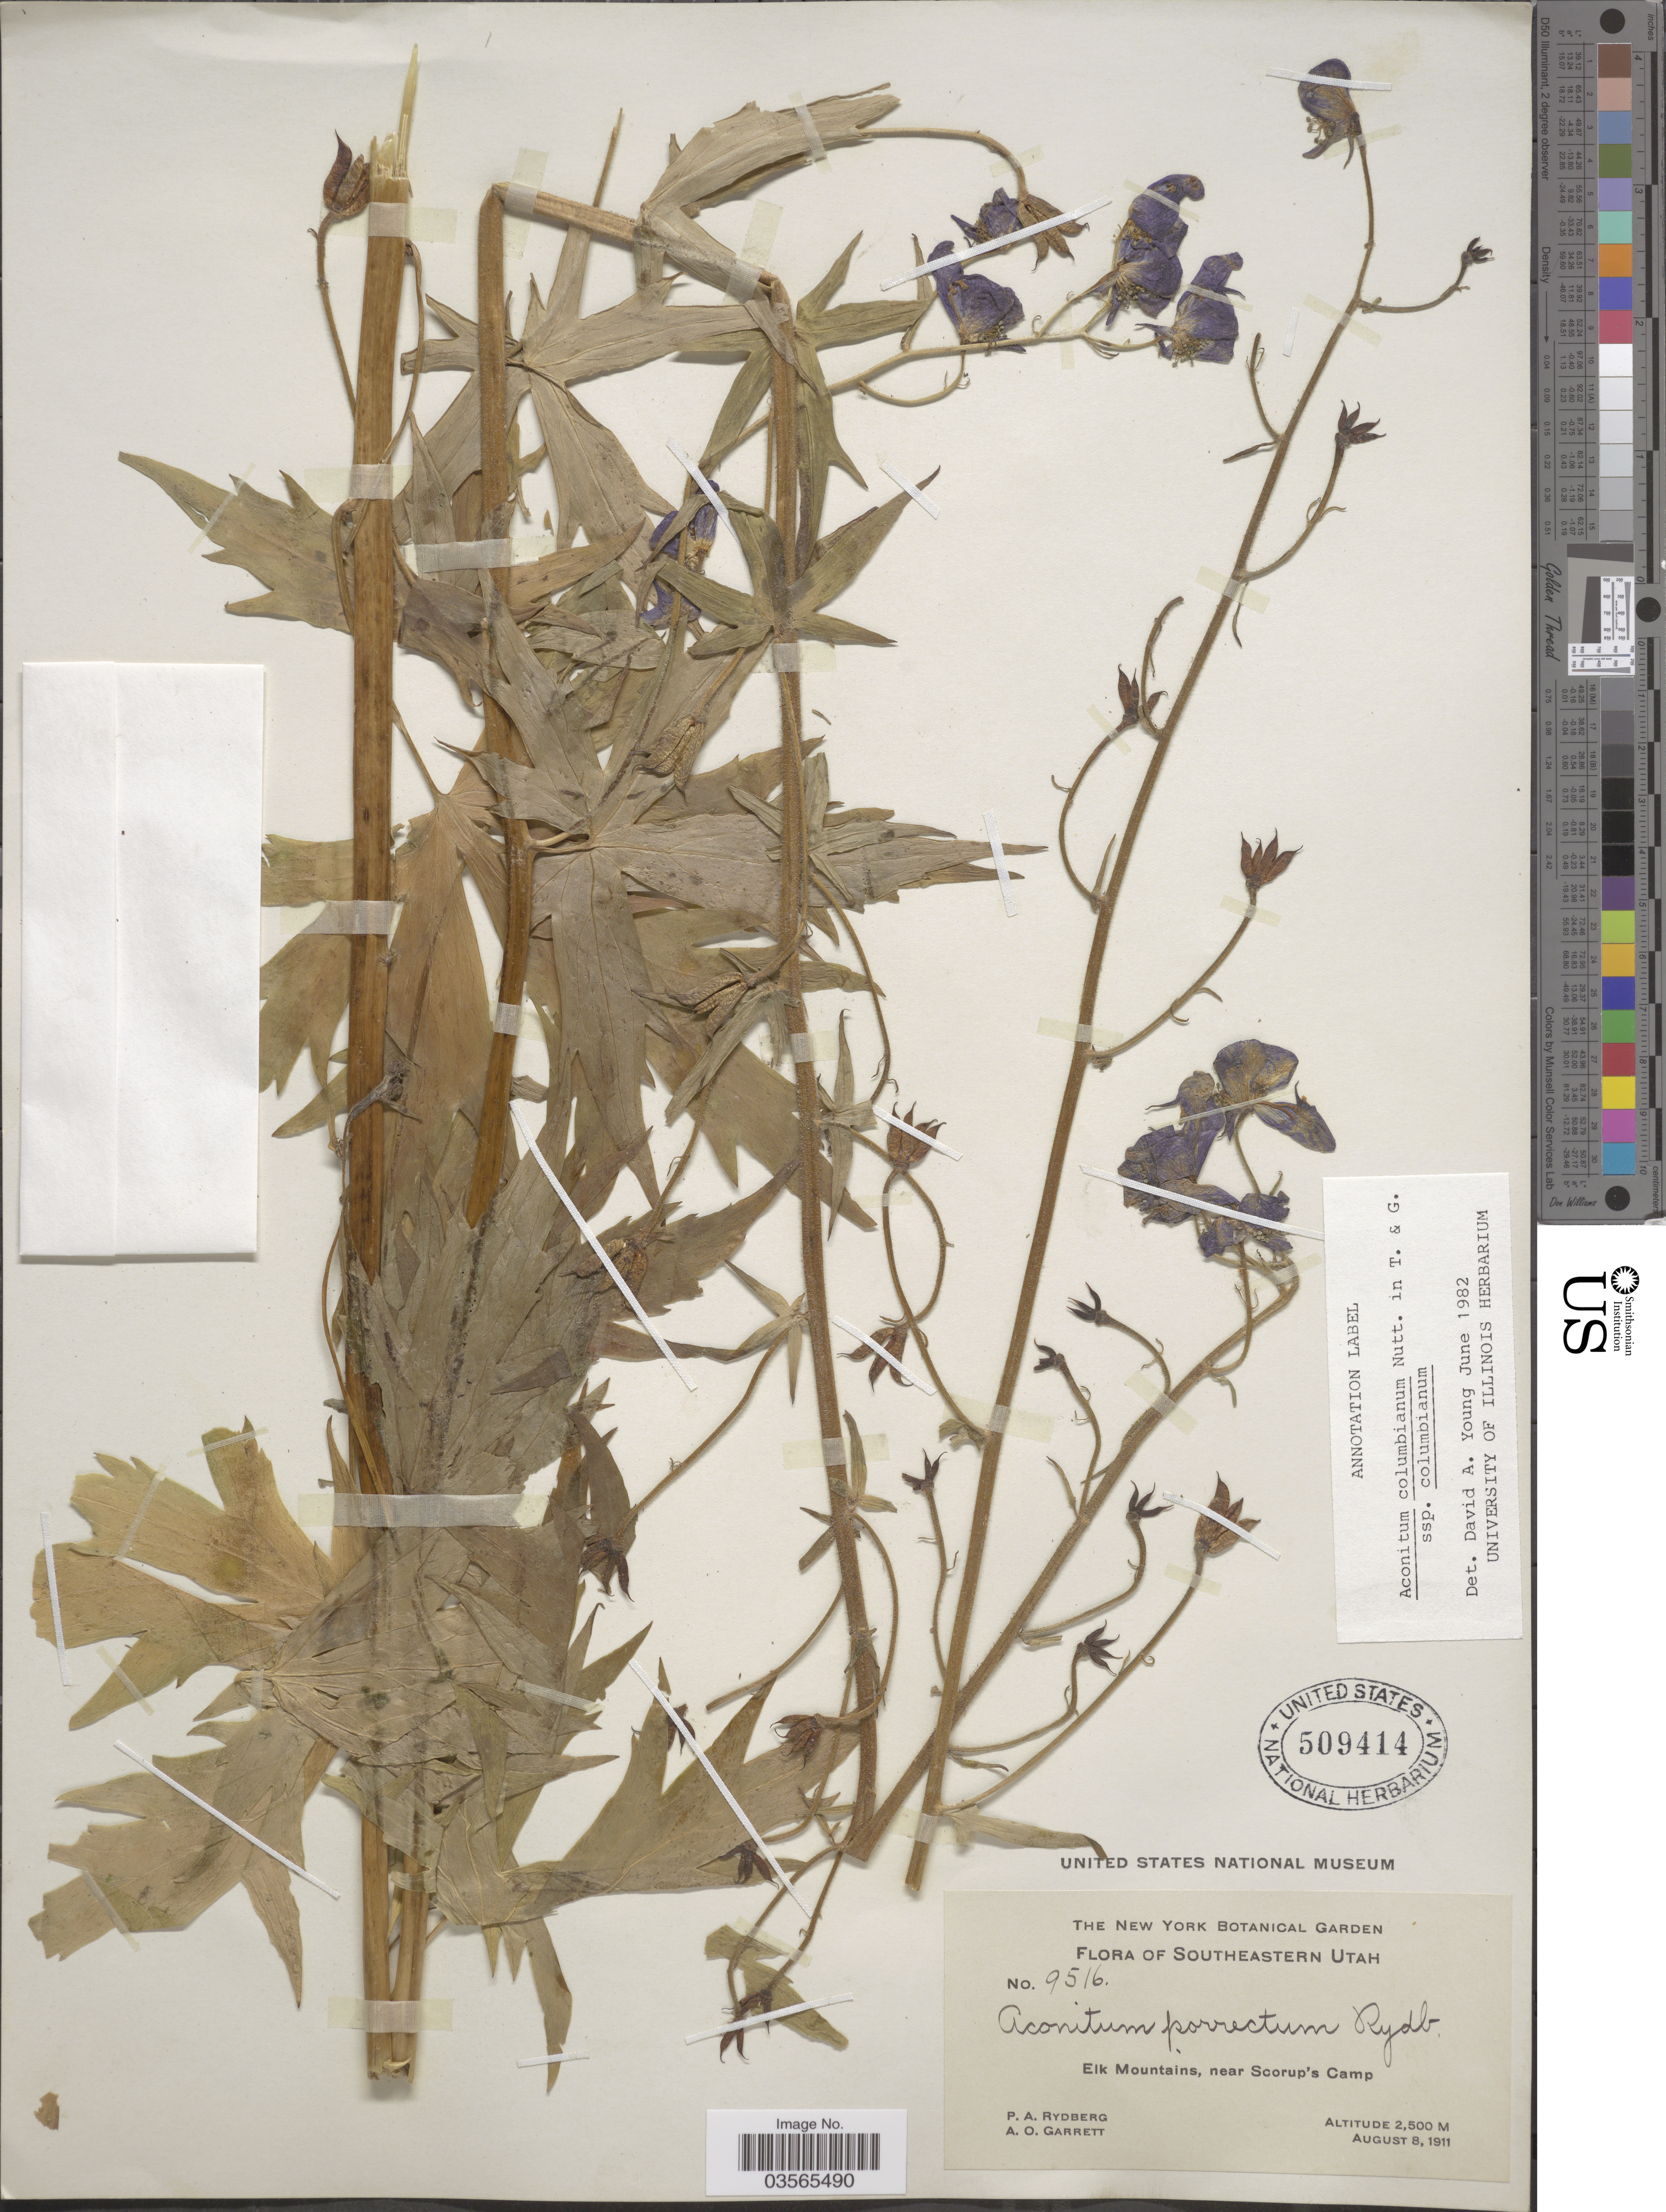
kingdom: Plantae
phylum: Tracheophyta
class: Magnoliopsida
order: Ranunculales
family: Ranunculaceae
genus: Aconitum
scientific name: Aconitum columbianum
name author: Nutt.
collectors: P. A. Rydberg & A. O. Garrett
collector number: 9516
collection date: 1911-08-08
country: United States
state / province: Utah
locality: Southeastern Utah. Elk Mountains, near Scorup's Camp.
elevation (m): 2500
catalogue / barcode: US 509414